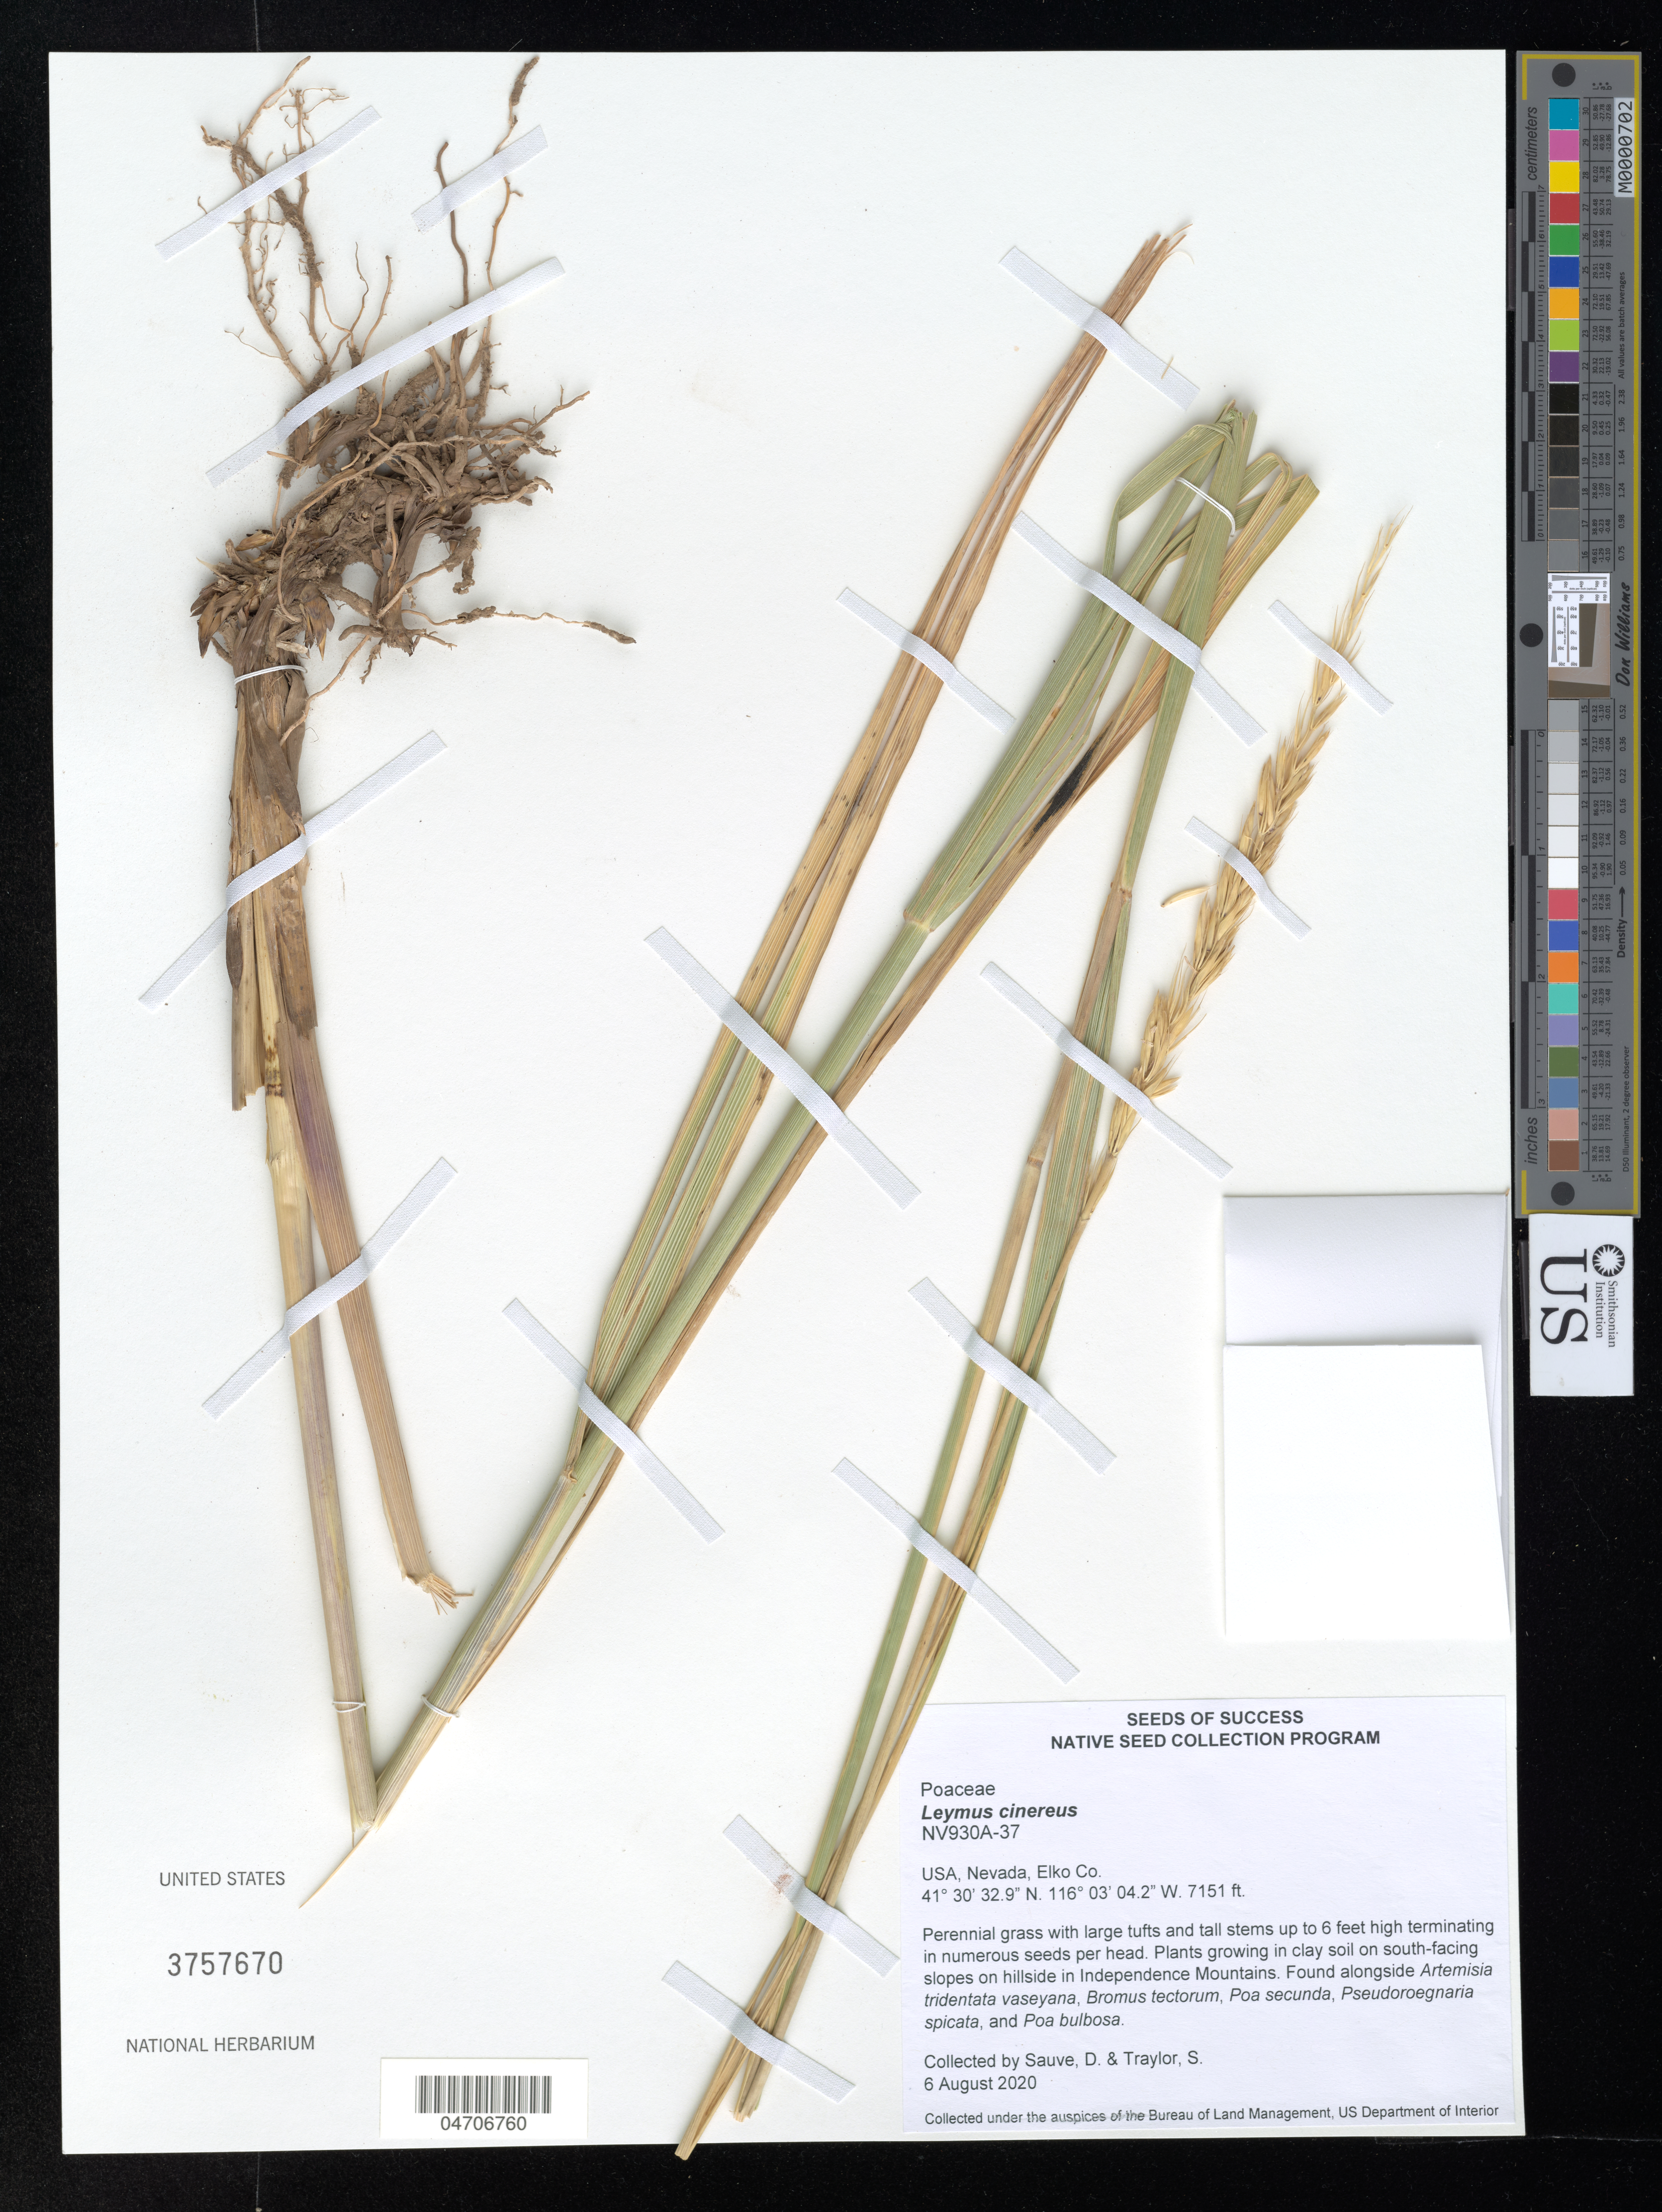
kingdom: Plantae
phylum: Tracheophyta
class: Liliopsida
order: Poales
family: Poaceae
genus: Leymus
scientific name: Leymus cinereus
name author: (Scribn. & Merr.) Á. Löve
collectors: D. Sauve & J. Whitlock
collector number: NV930A-37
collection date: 2020-08-06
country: United States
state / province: Nevada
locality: Elko Co. On south-facing slopes on hillside in Independence Mountains.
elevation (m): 2180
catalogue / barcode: US 3757670